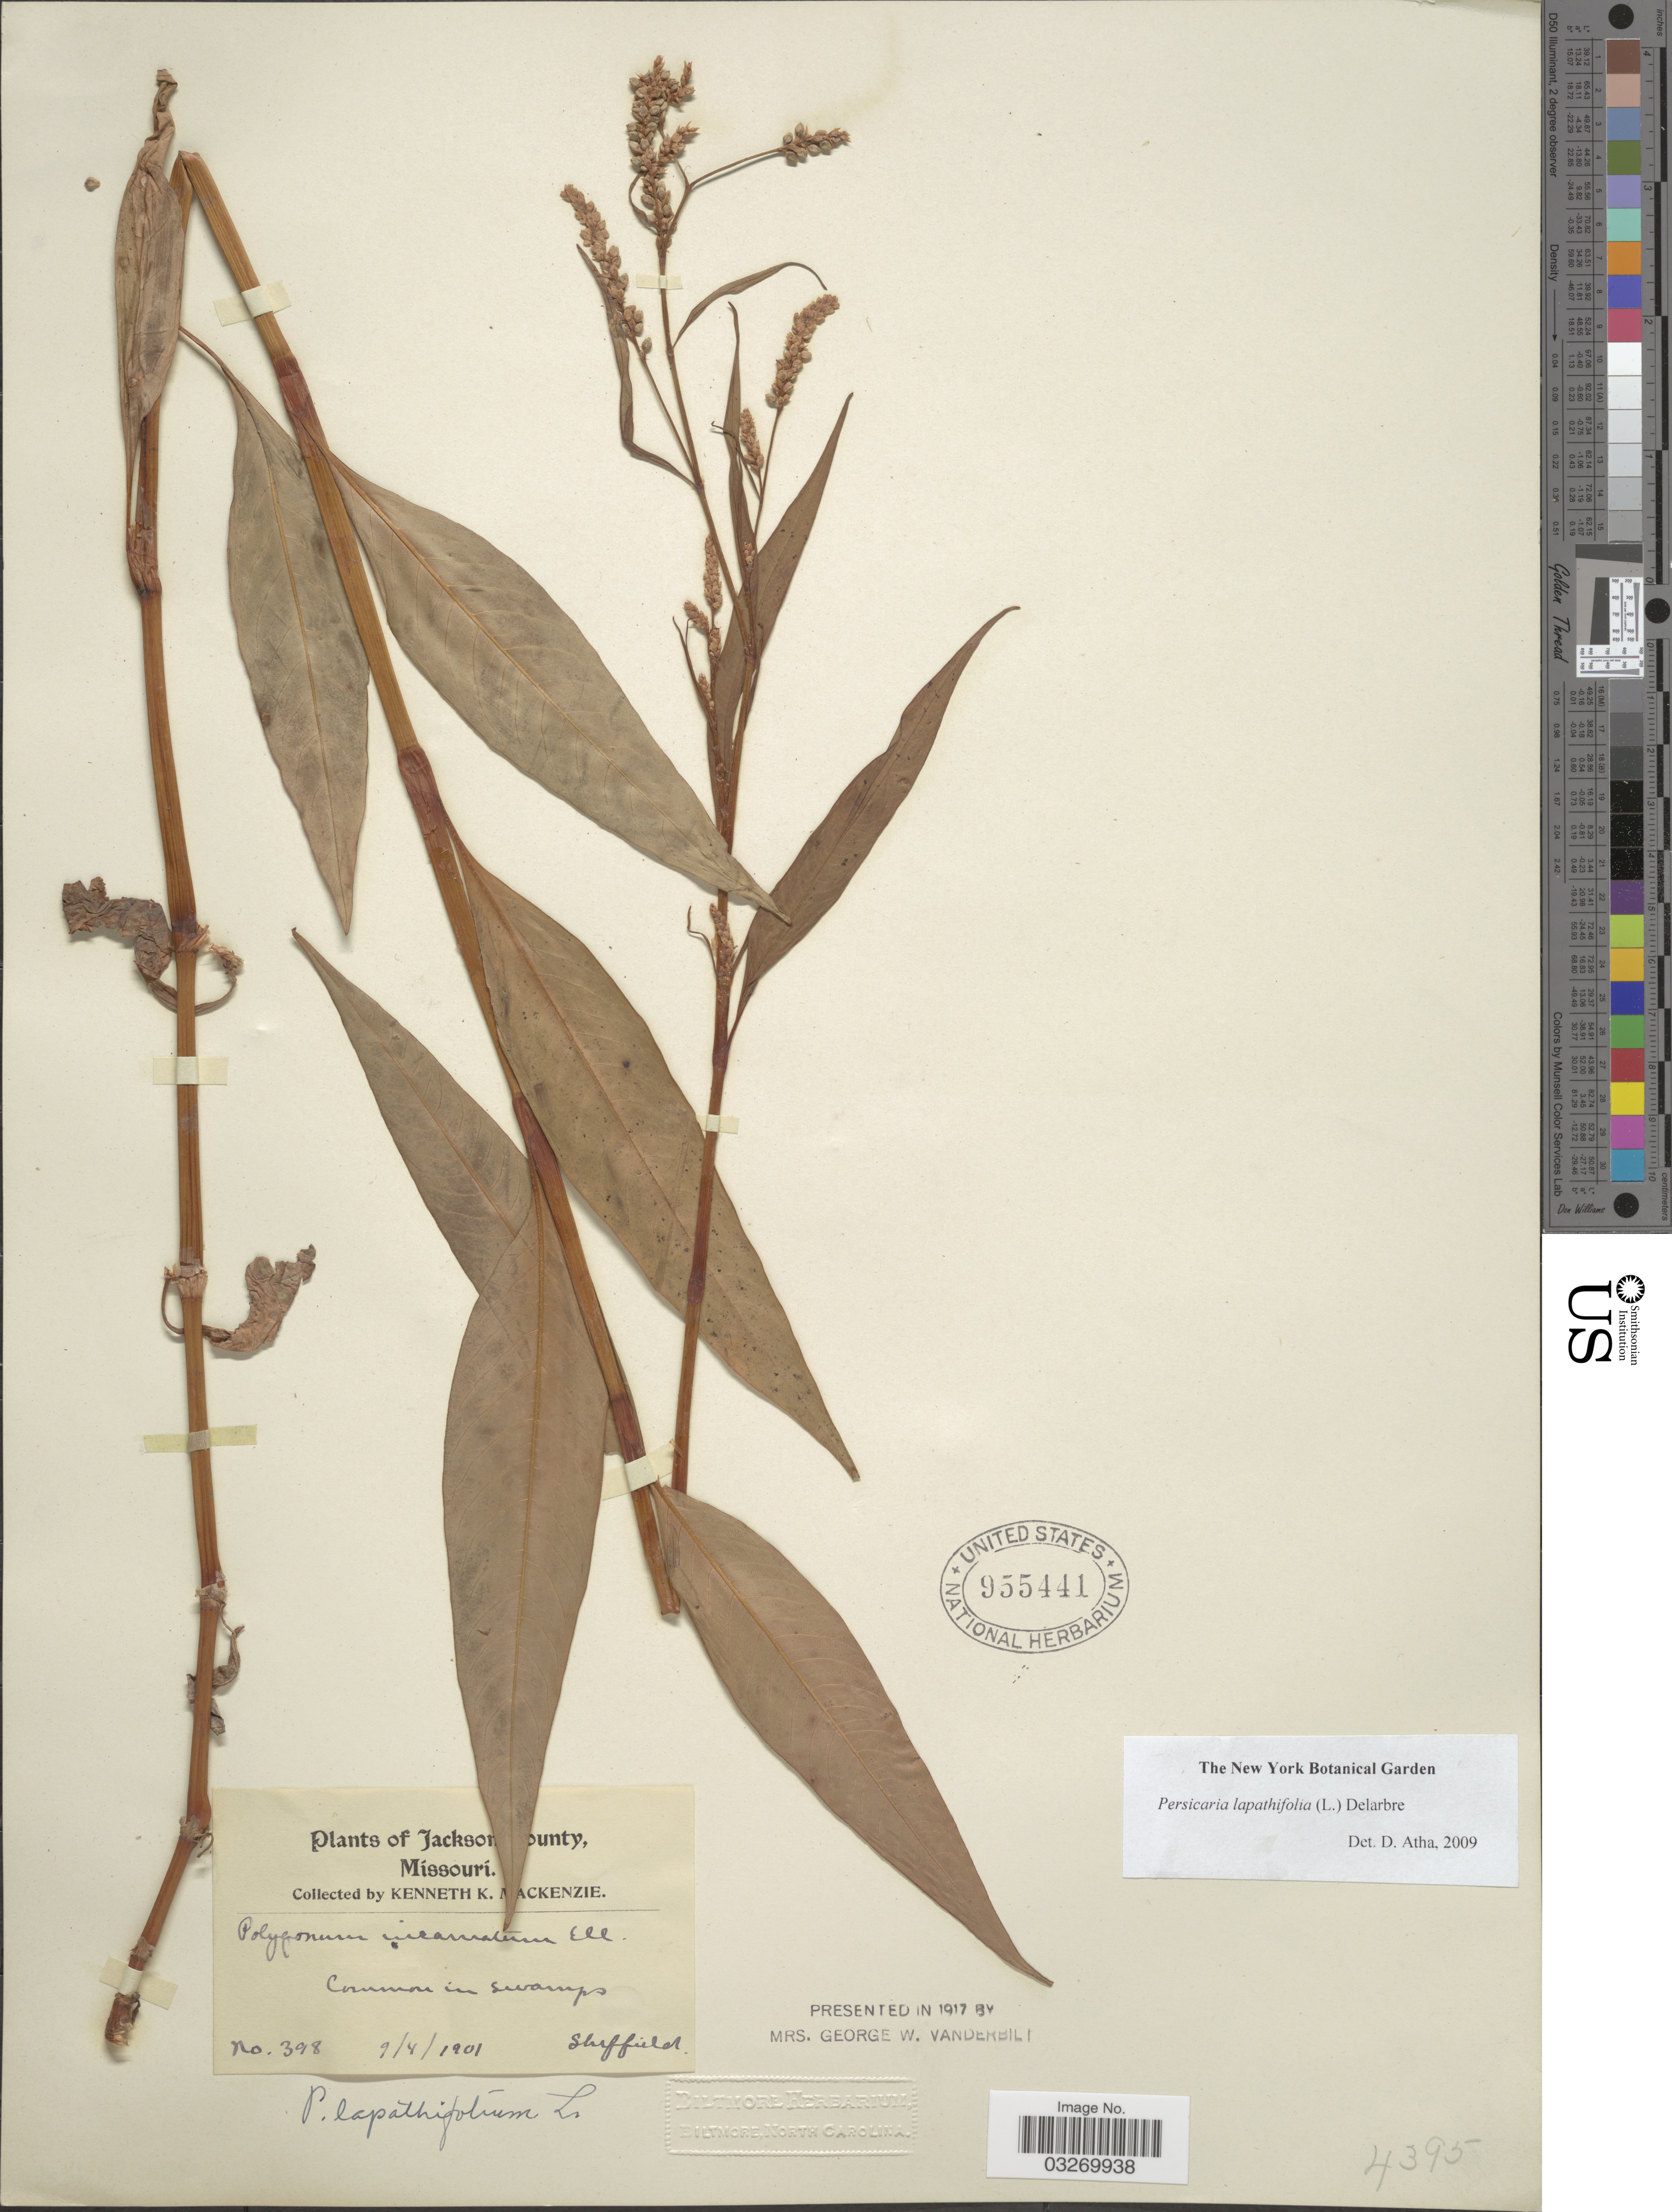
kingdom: Plantae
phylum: Tracheophyta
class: Magnoliopsida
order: Caryophyllales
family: Polygonaceae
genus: Persicaria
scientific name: Persicaria lapathifolia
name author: (L.) Delarbre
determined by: Atha, D. E.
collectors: K. K. Mackenzie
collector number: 398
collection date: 1901-09-04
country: United States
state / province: Missouri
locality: Jackson County. Sheffield.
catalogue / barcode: US 955441